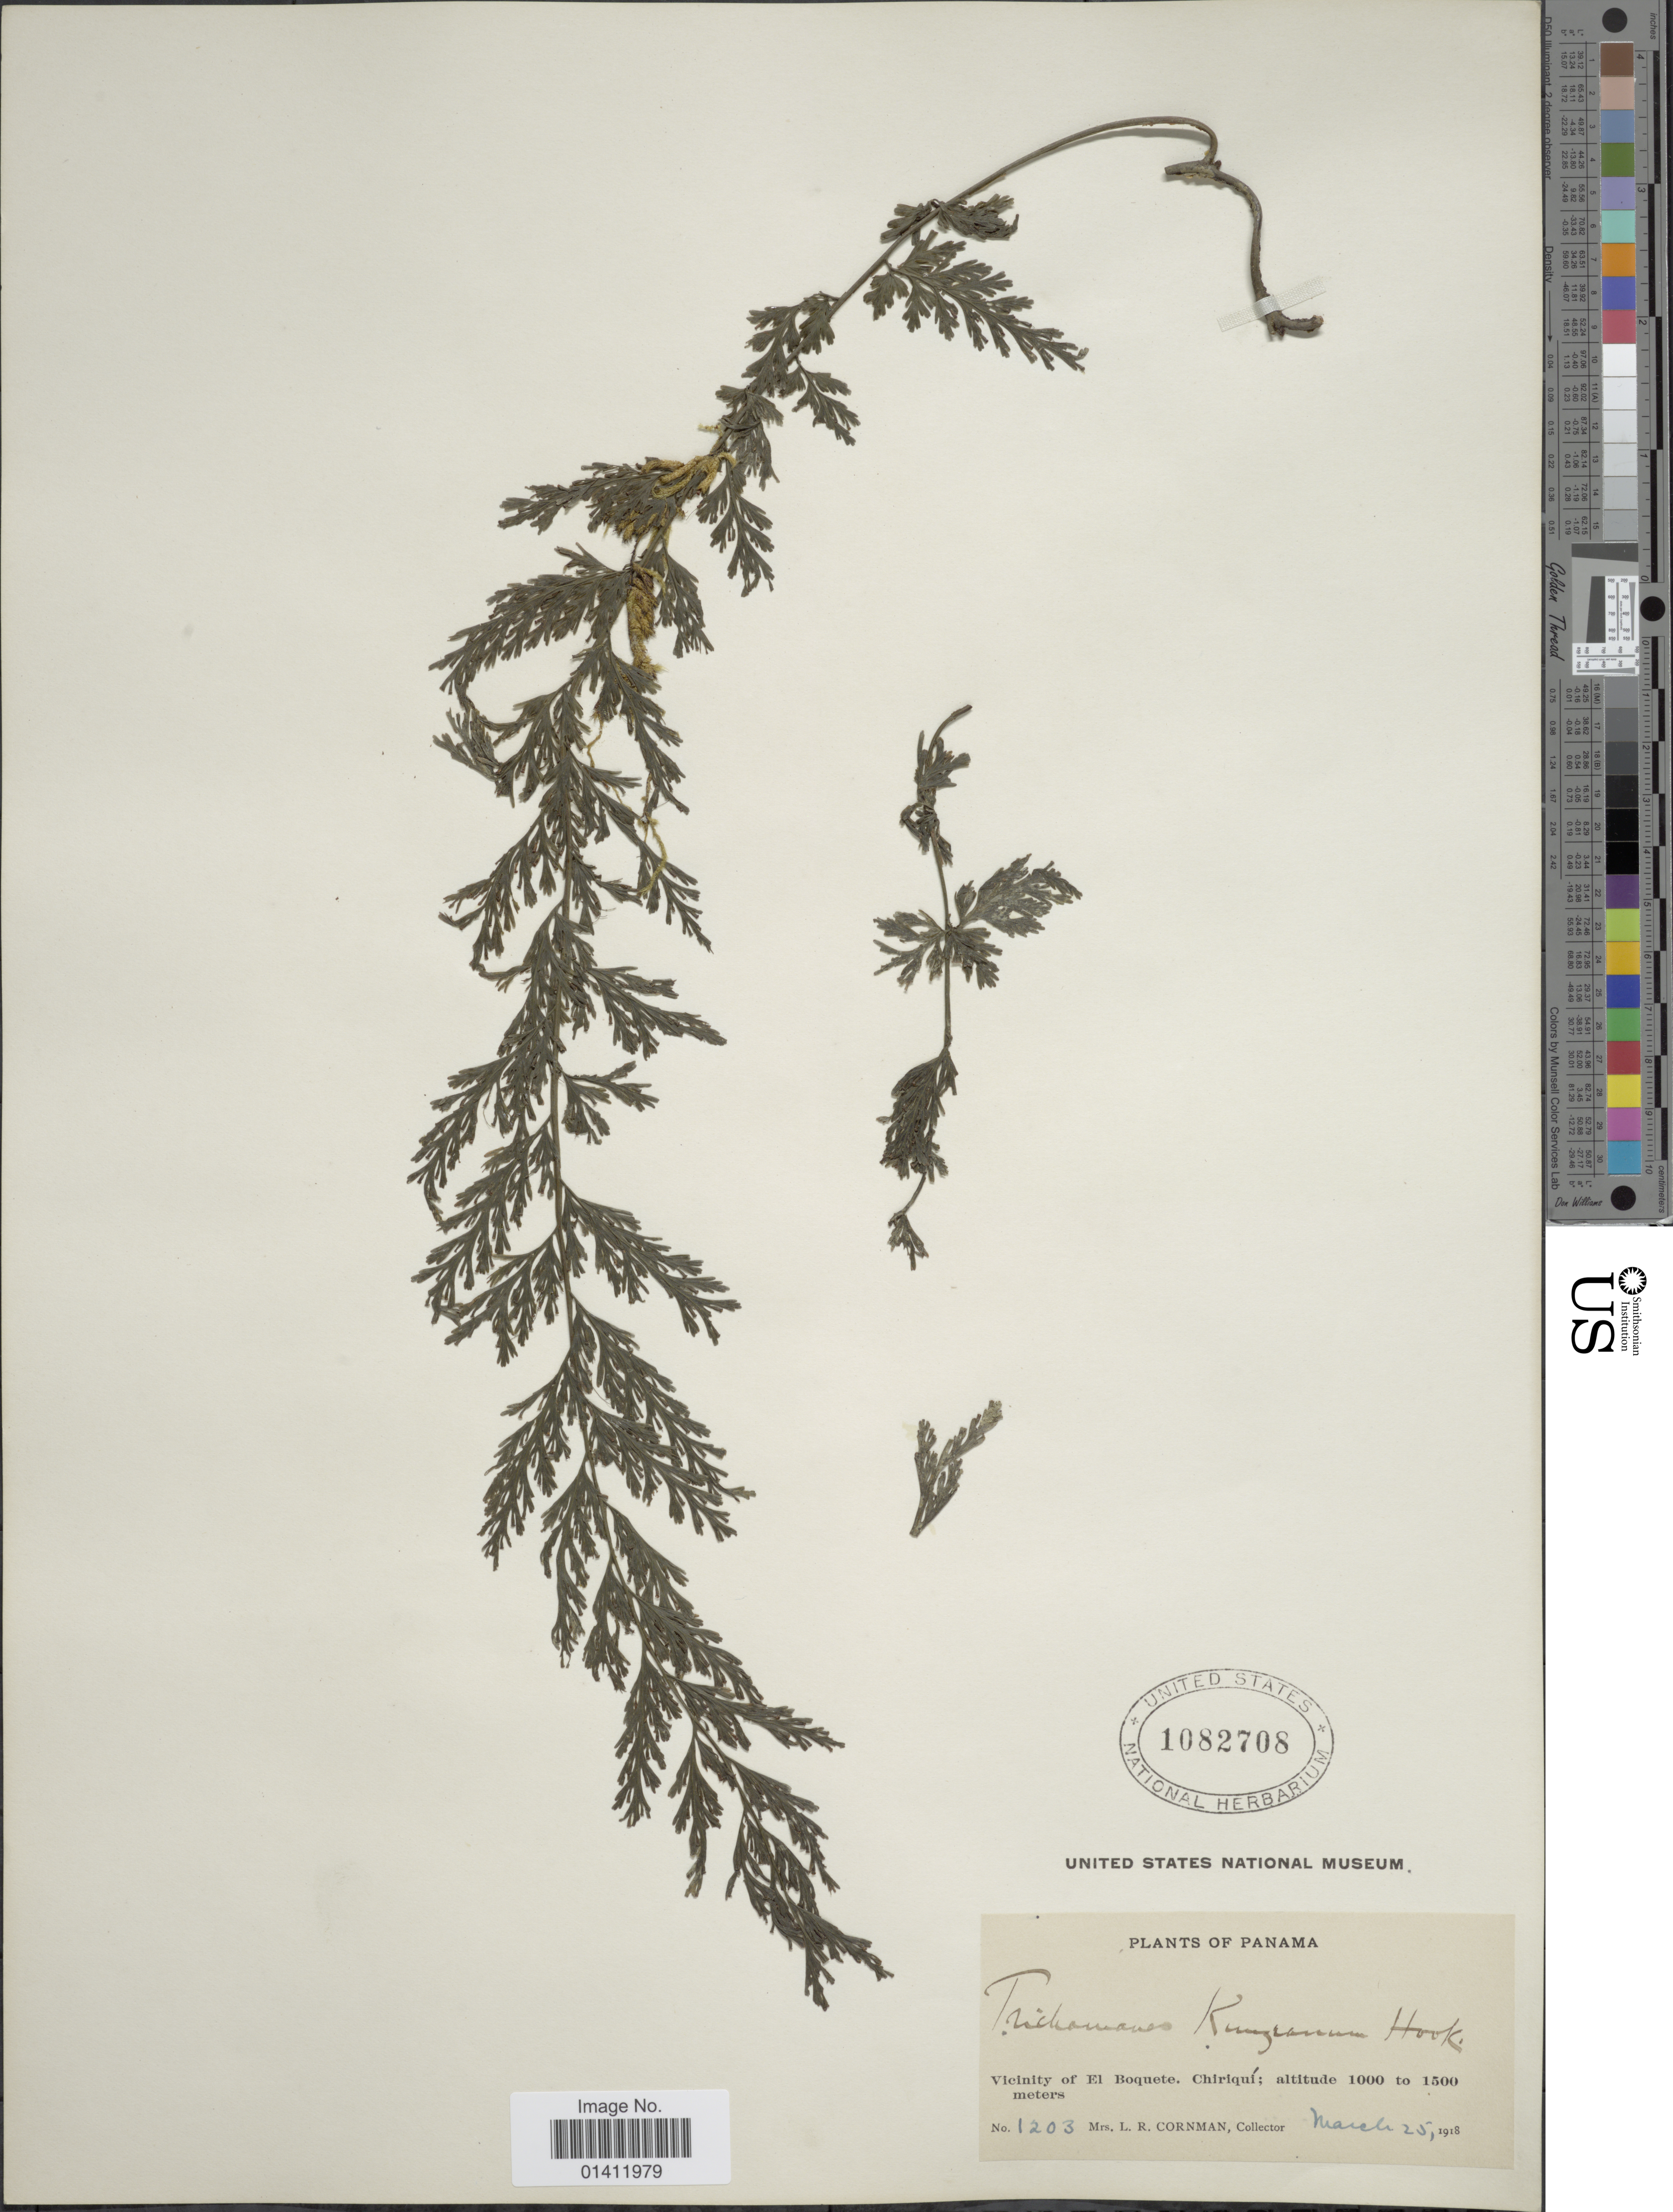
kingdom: Plantae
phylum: Tracheophyta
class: Polypodiopsida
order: Hymenophyllales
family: Hymenophyllaceae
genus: Vandenboschia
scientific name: Vandenboschia radicans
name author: (Sw.) Copel.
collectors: L. Cornman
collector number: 1203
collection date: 1918-03-25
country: Panama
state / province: Chiriqui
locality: Vicinity of El Boquete.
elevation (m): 1000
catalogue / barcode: US 1082708